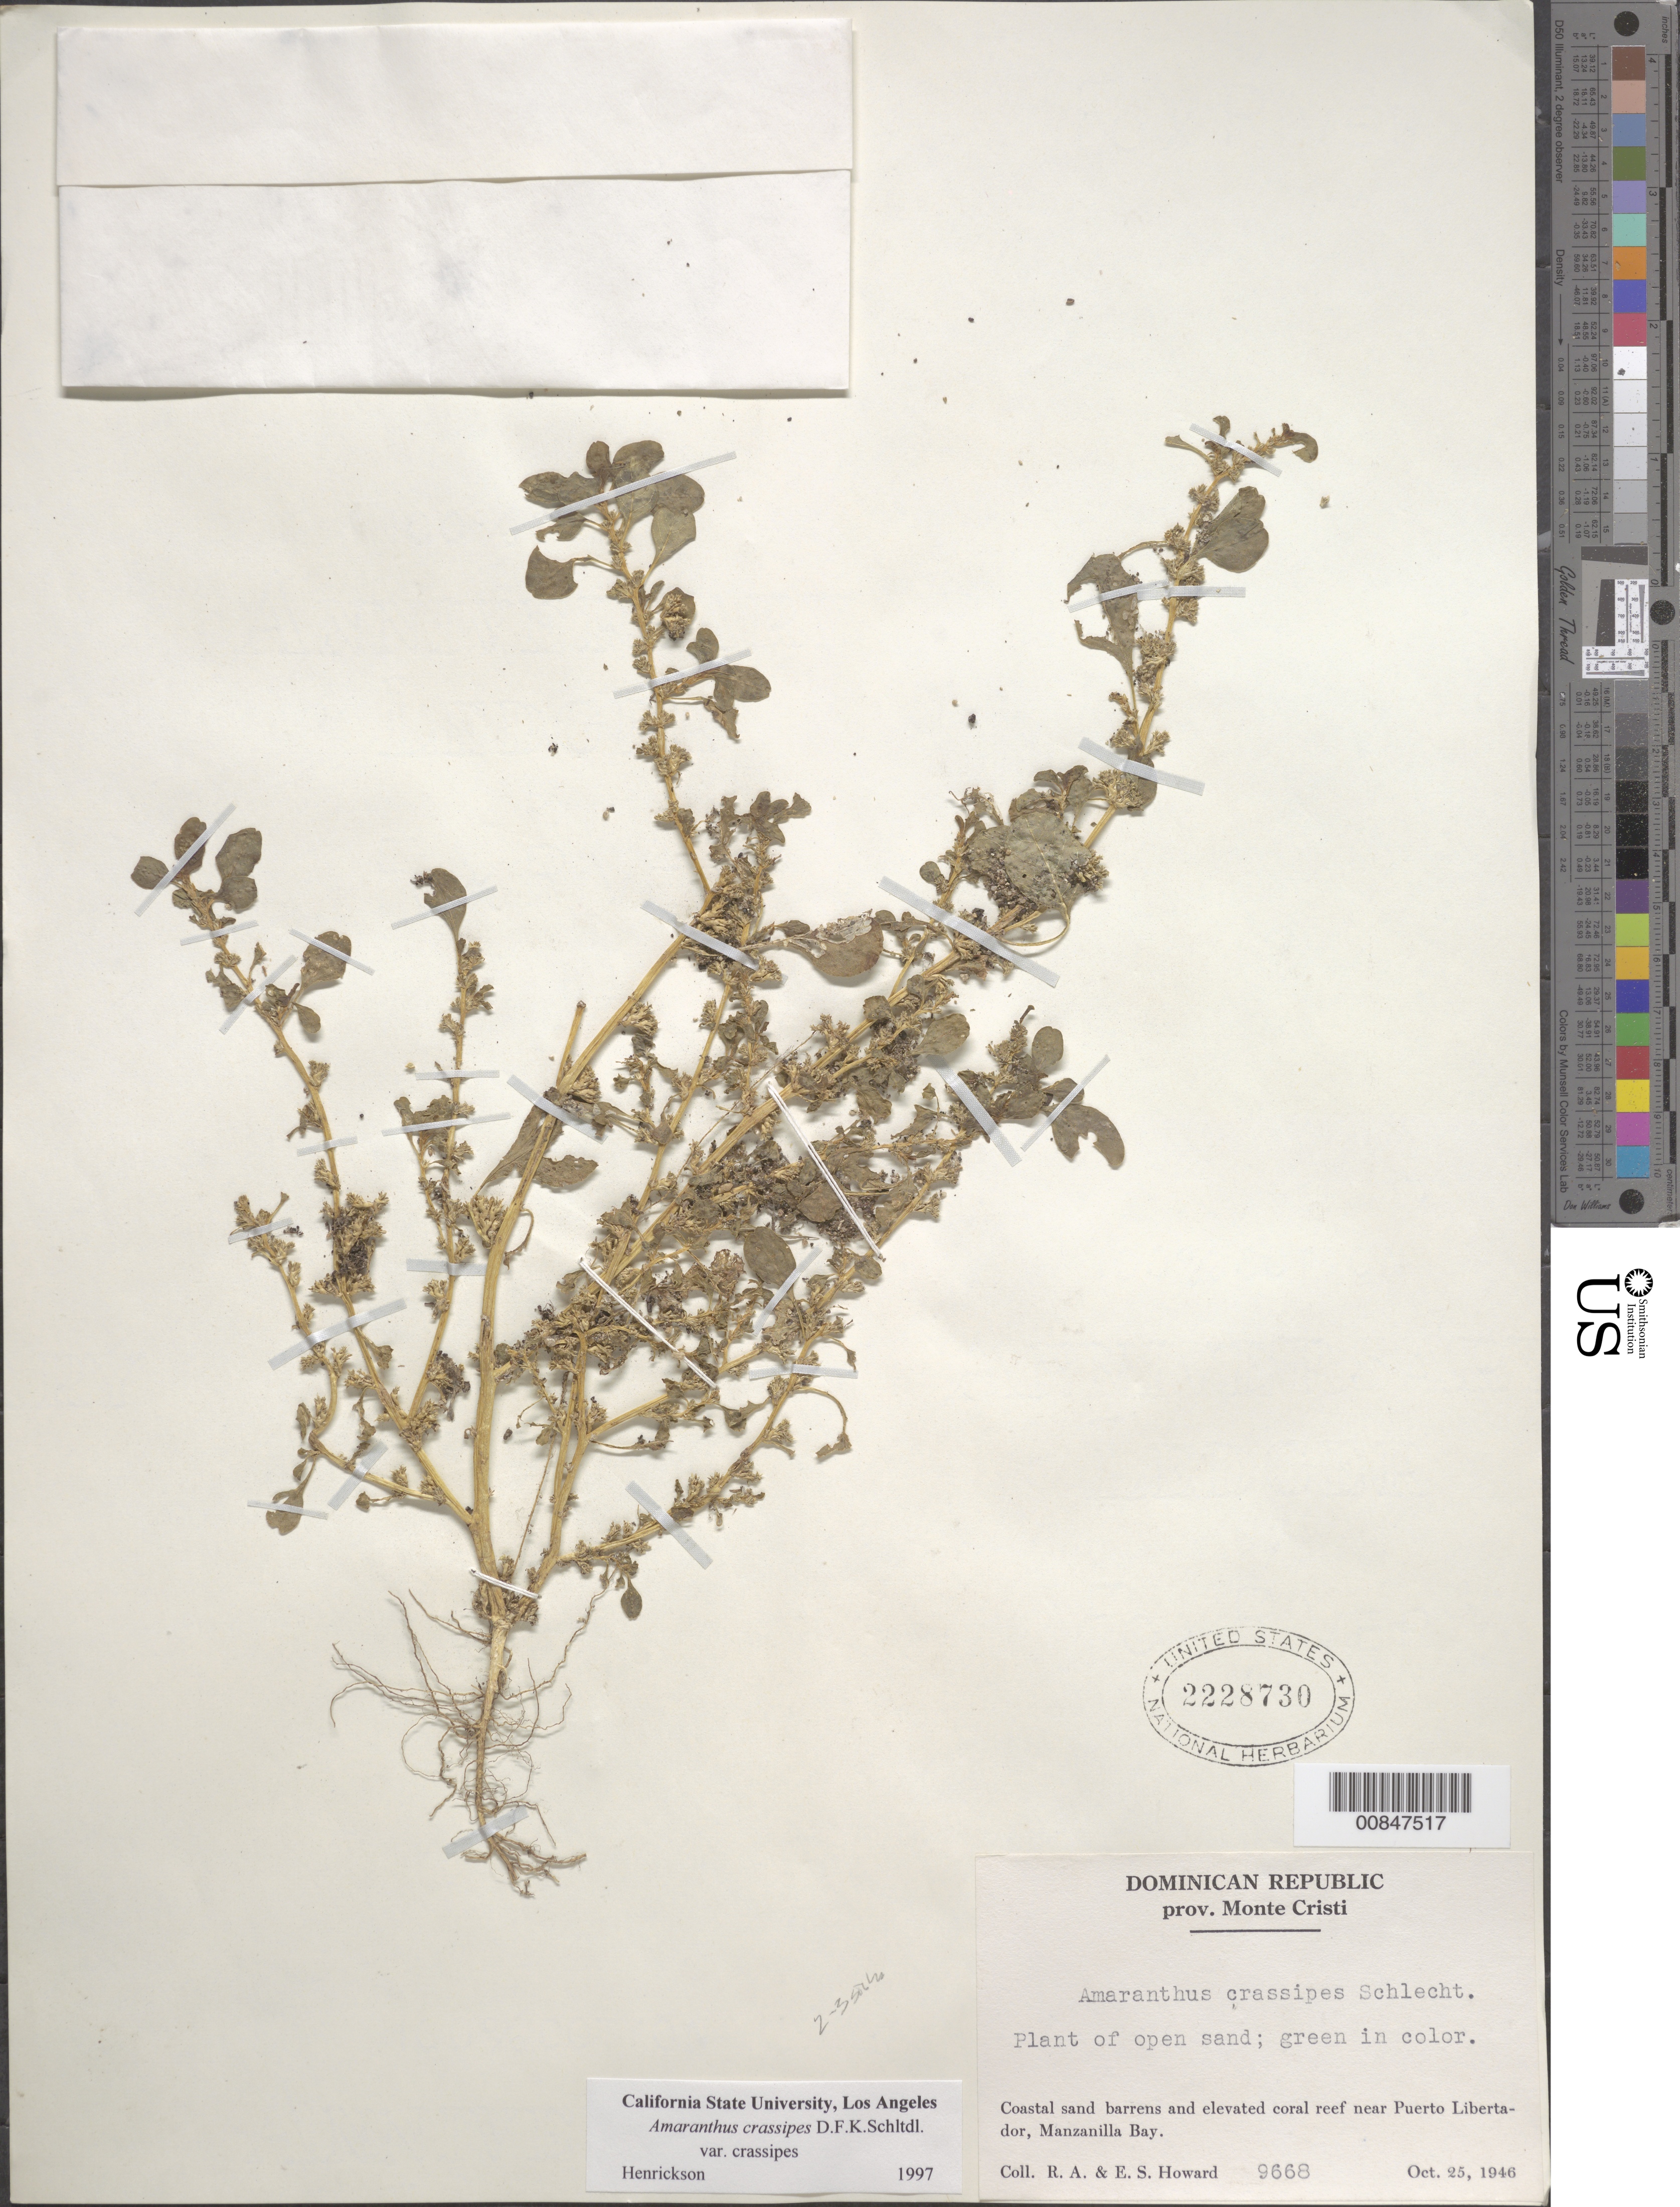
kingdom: Plantae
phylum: Tracheophyta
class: Magnoliopsida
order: Caryophyllales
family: Amaranthaceae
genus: Amaranthus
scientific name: Amaranthus crassipes var. crassipes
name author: Schltdl.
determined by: Henrickson, --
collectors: R. A. Howard & E. S. Howard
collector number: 9668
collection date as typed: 25 Oct 1946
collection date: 1946-10-25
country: Dominican Republic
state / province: Monte Cristi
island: Hispaniola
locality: Near Puerto Libertador, Manzanilla Bay.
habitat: Plant of open sand. Coastal sand barrens and elevated coral reef.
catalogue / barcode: US 2228730